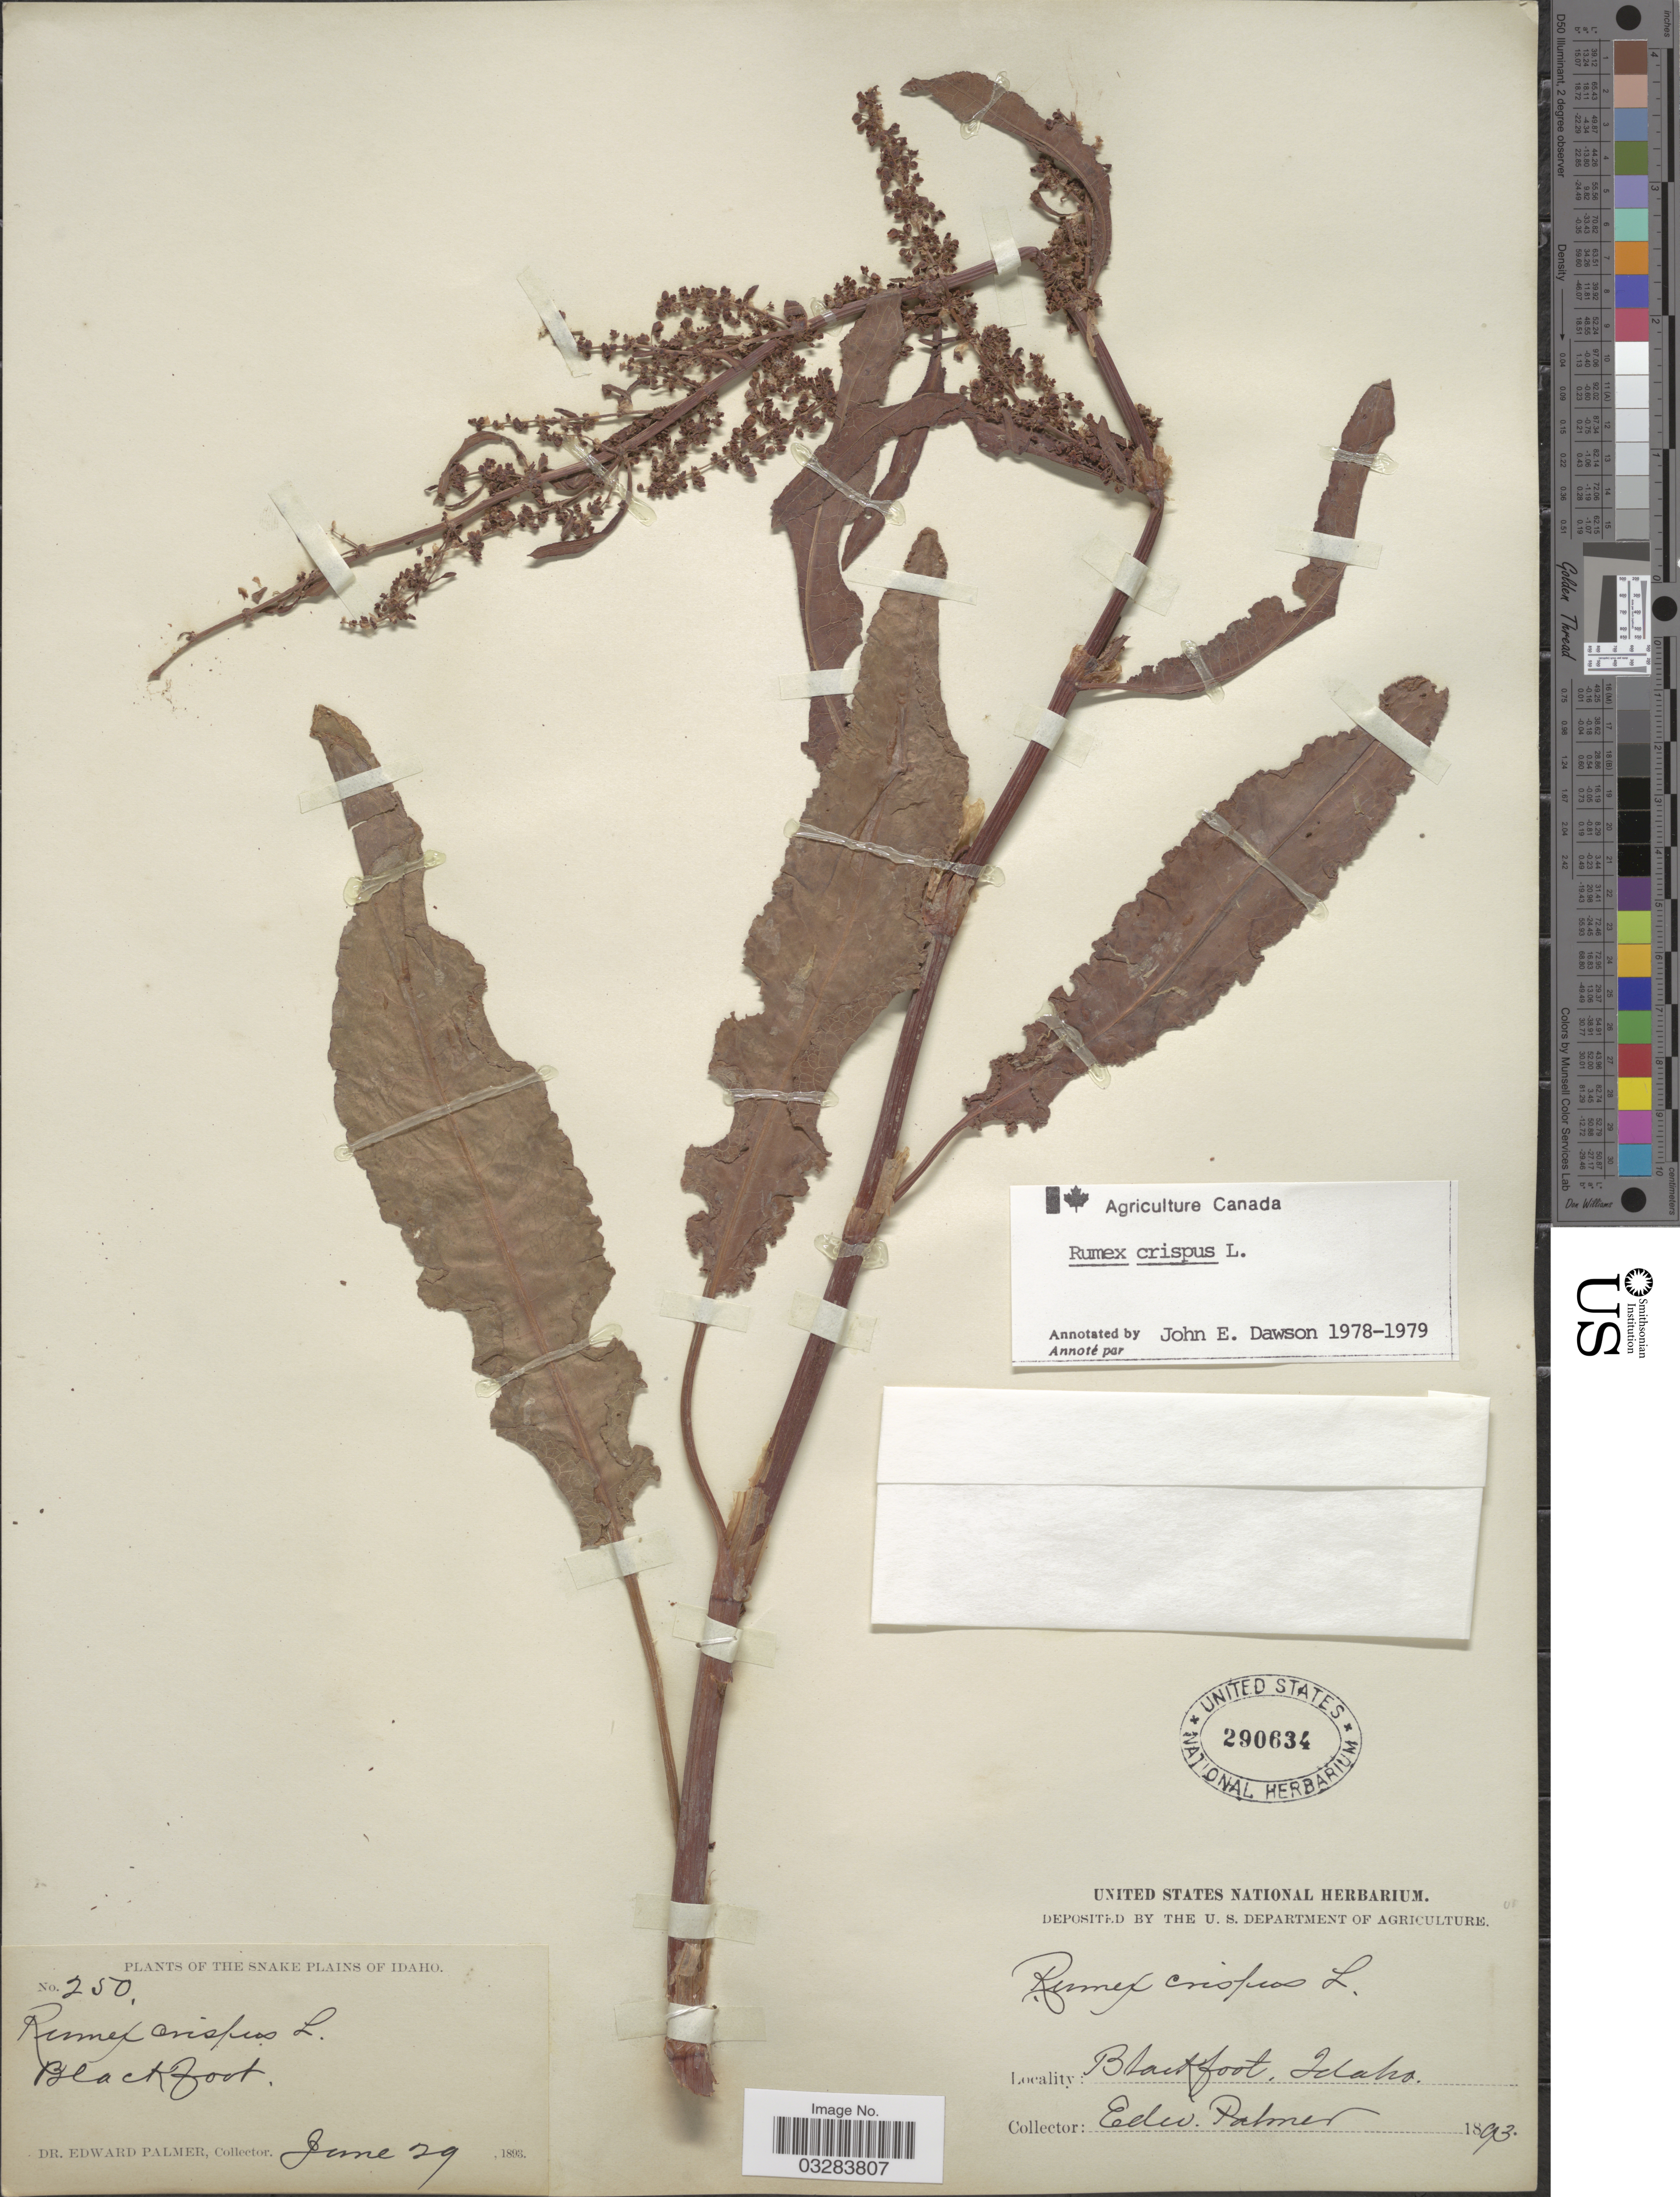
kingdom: Plantae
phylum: Tracheophyta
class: Magnoliopsida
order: Caryophyllales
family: Polygonaceae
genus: Rumex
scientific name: Rumex crispus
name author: L.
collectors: E. Palmer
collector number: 250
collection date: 1893-06-29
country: United States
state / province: Idaho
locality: The Snake Plains, Blackfoot.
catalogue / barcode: US 290634